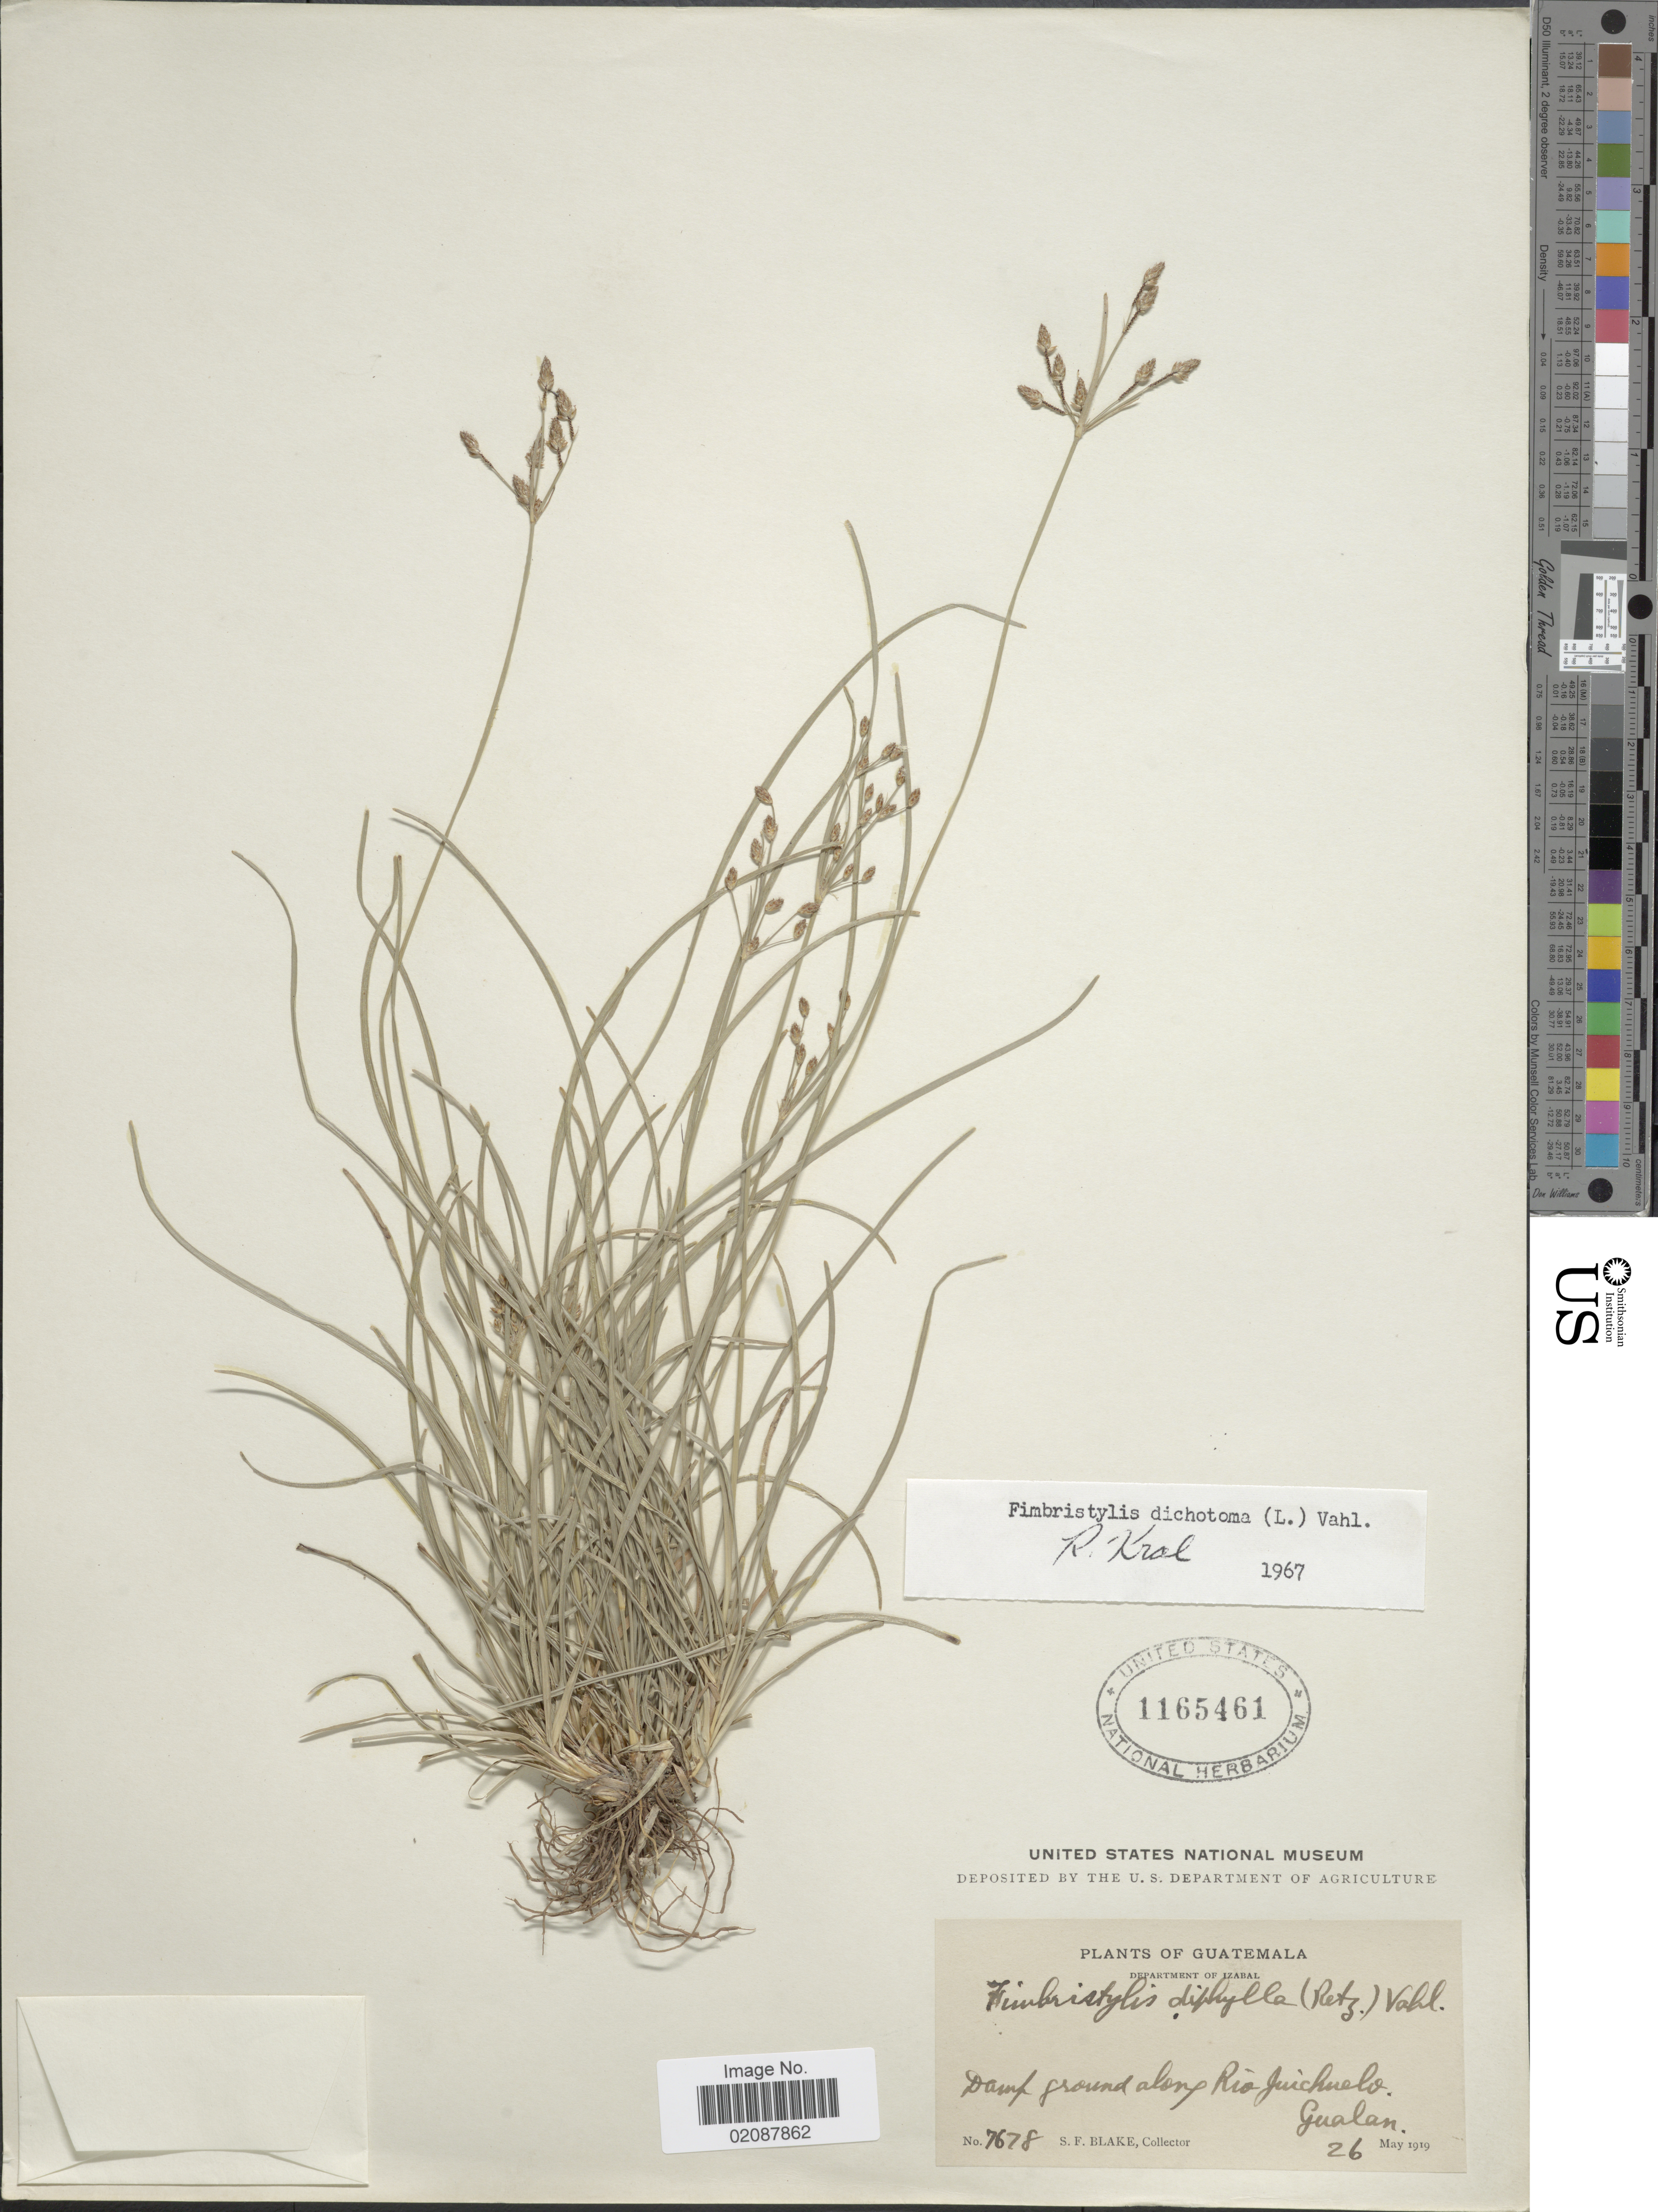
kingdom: Plantae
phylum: Tracheophyta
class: Liliopsida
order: Poales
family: Cyperaceae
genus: Fimbristylis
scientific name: Fimbristylis dichotoma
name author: (L.) Vahl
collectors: S. Blake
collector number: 7678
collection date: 1919-05-26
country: Guatemala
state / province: Izabal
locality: Department of Izabal. Damp ground along Rio Juichuelo, Gualan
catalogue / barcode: US 1165461